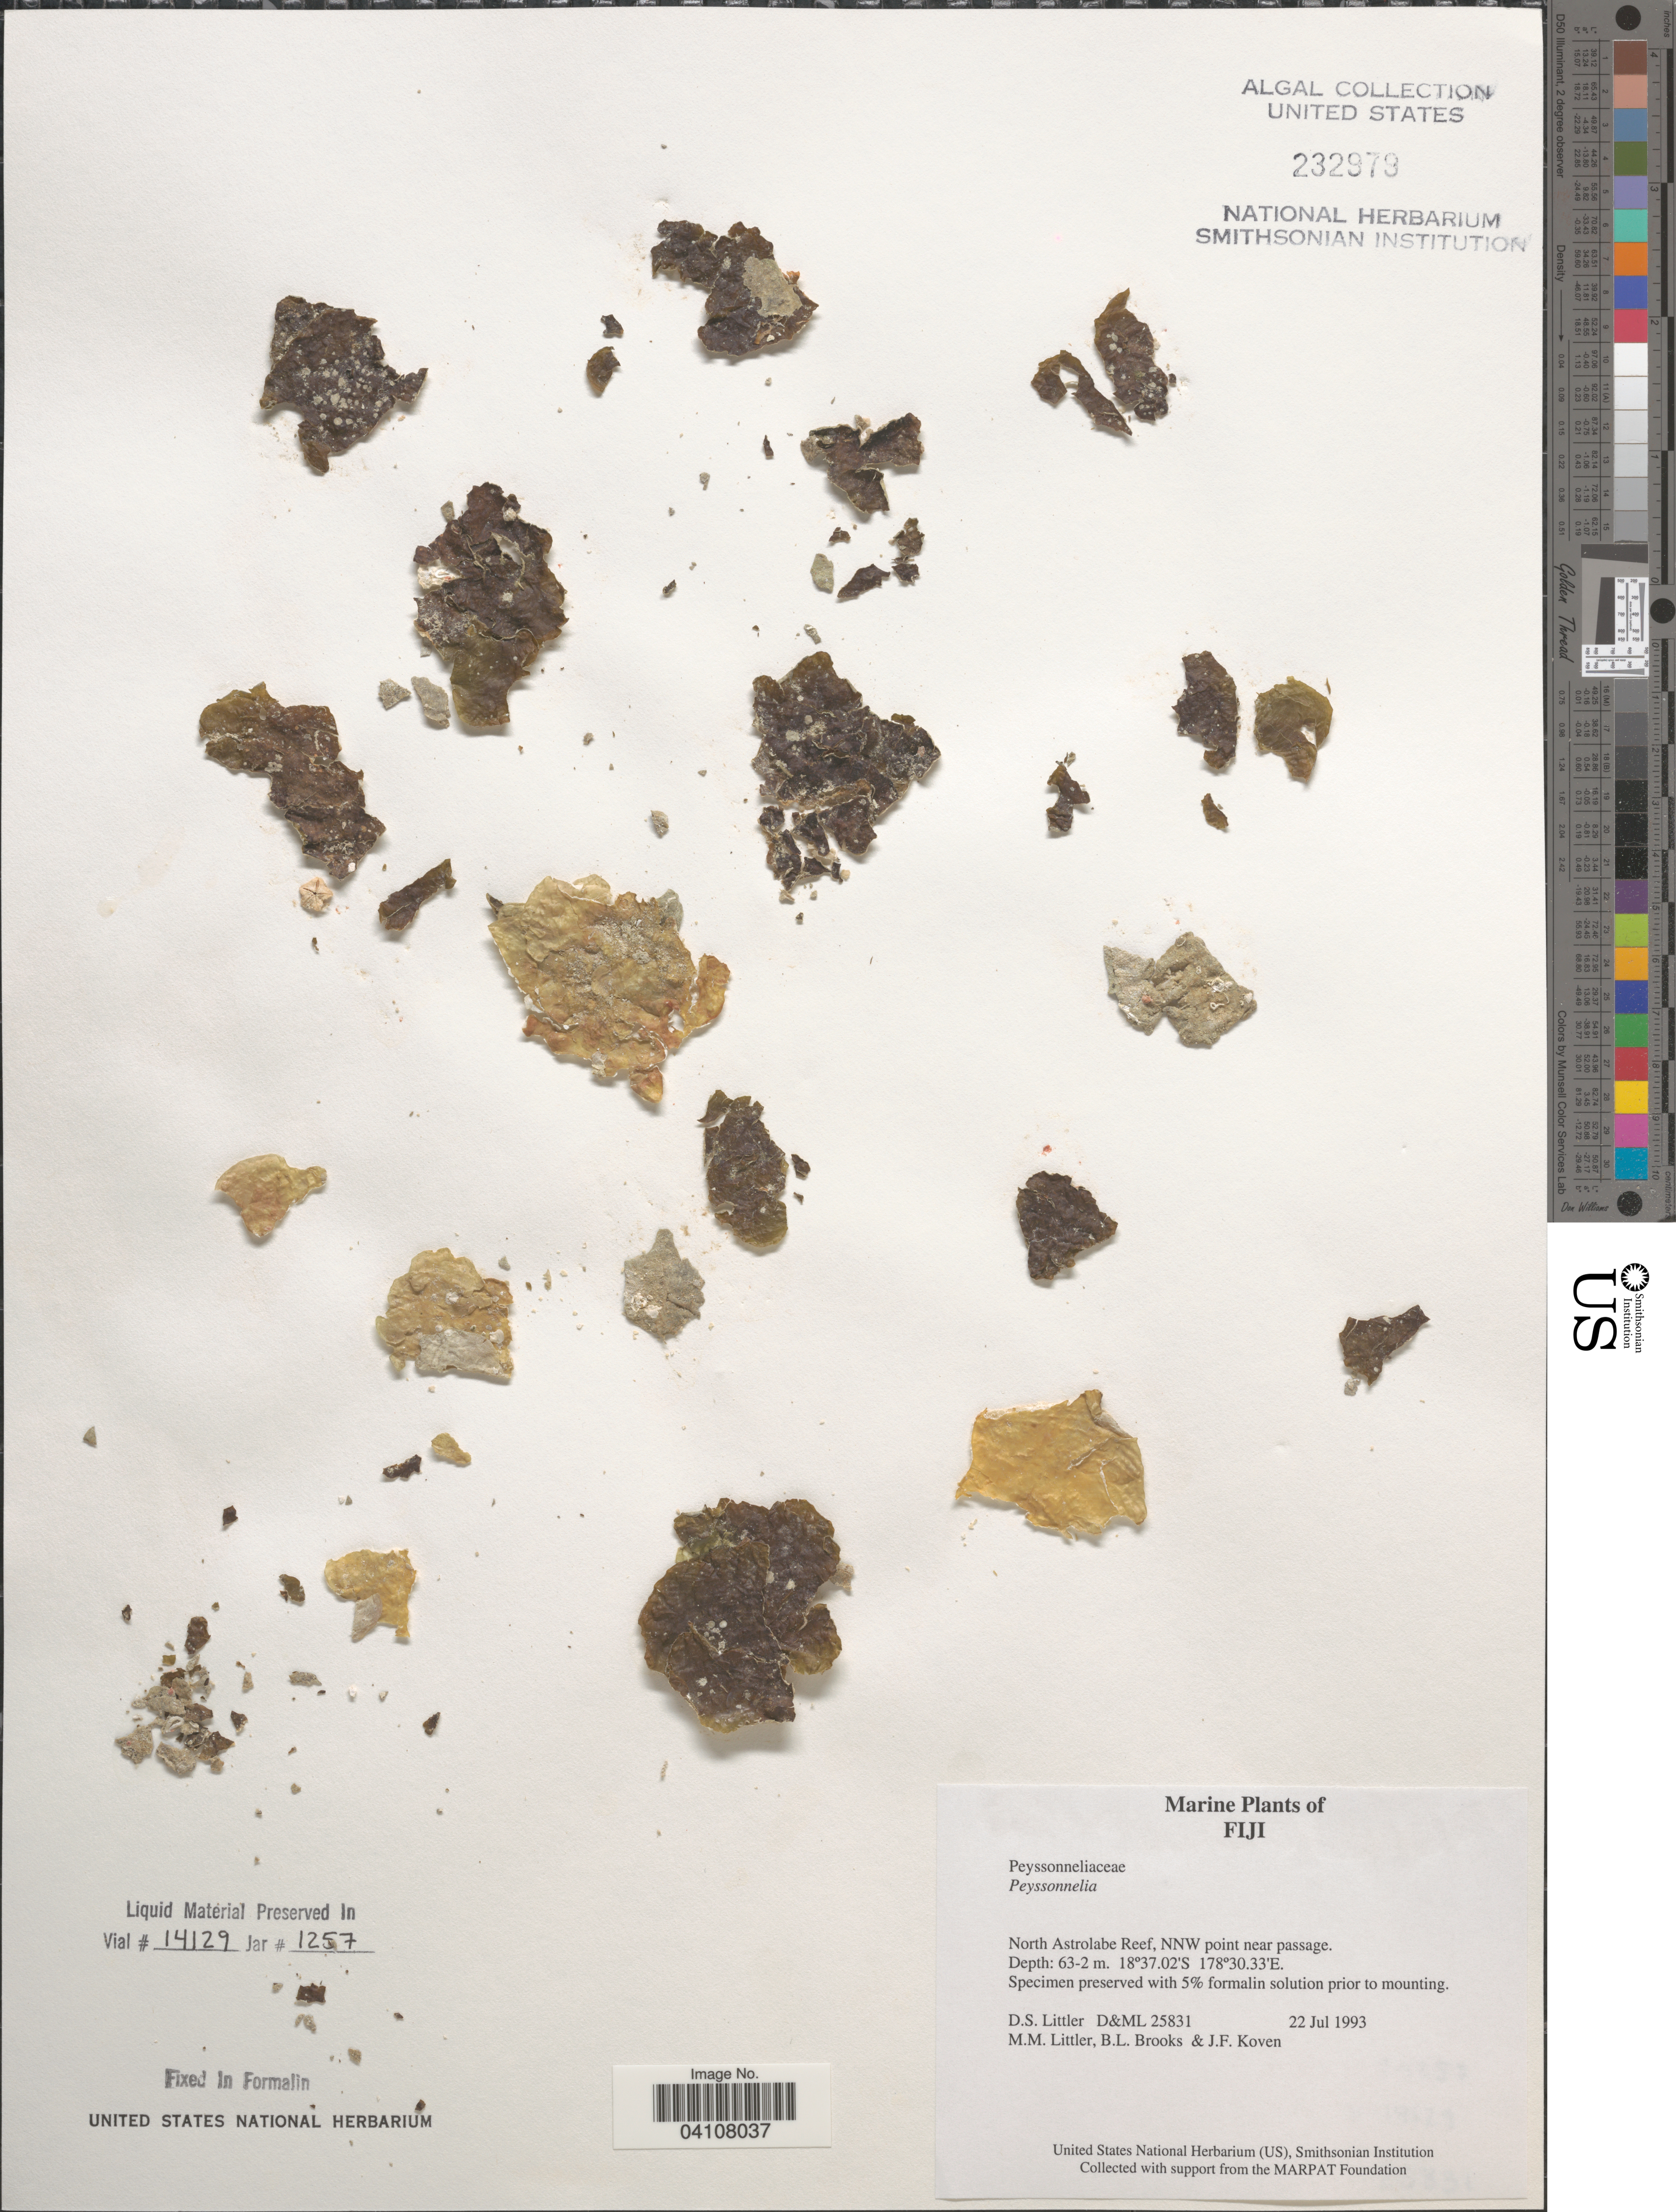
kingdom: Plantae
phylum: Rhodophyta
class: Florideophyceae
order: Peyssonneliales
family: Peyssonneliaceae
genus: Peyssonnelia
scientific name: Peyssonnelia sp.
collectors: D. S. Littler, B. Brooks & J. Koven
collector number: D&ML25831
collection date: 1993-07-22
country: Fiji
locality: North Astrolabe Reef, NNW point near passage.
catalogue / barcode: US 232979